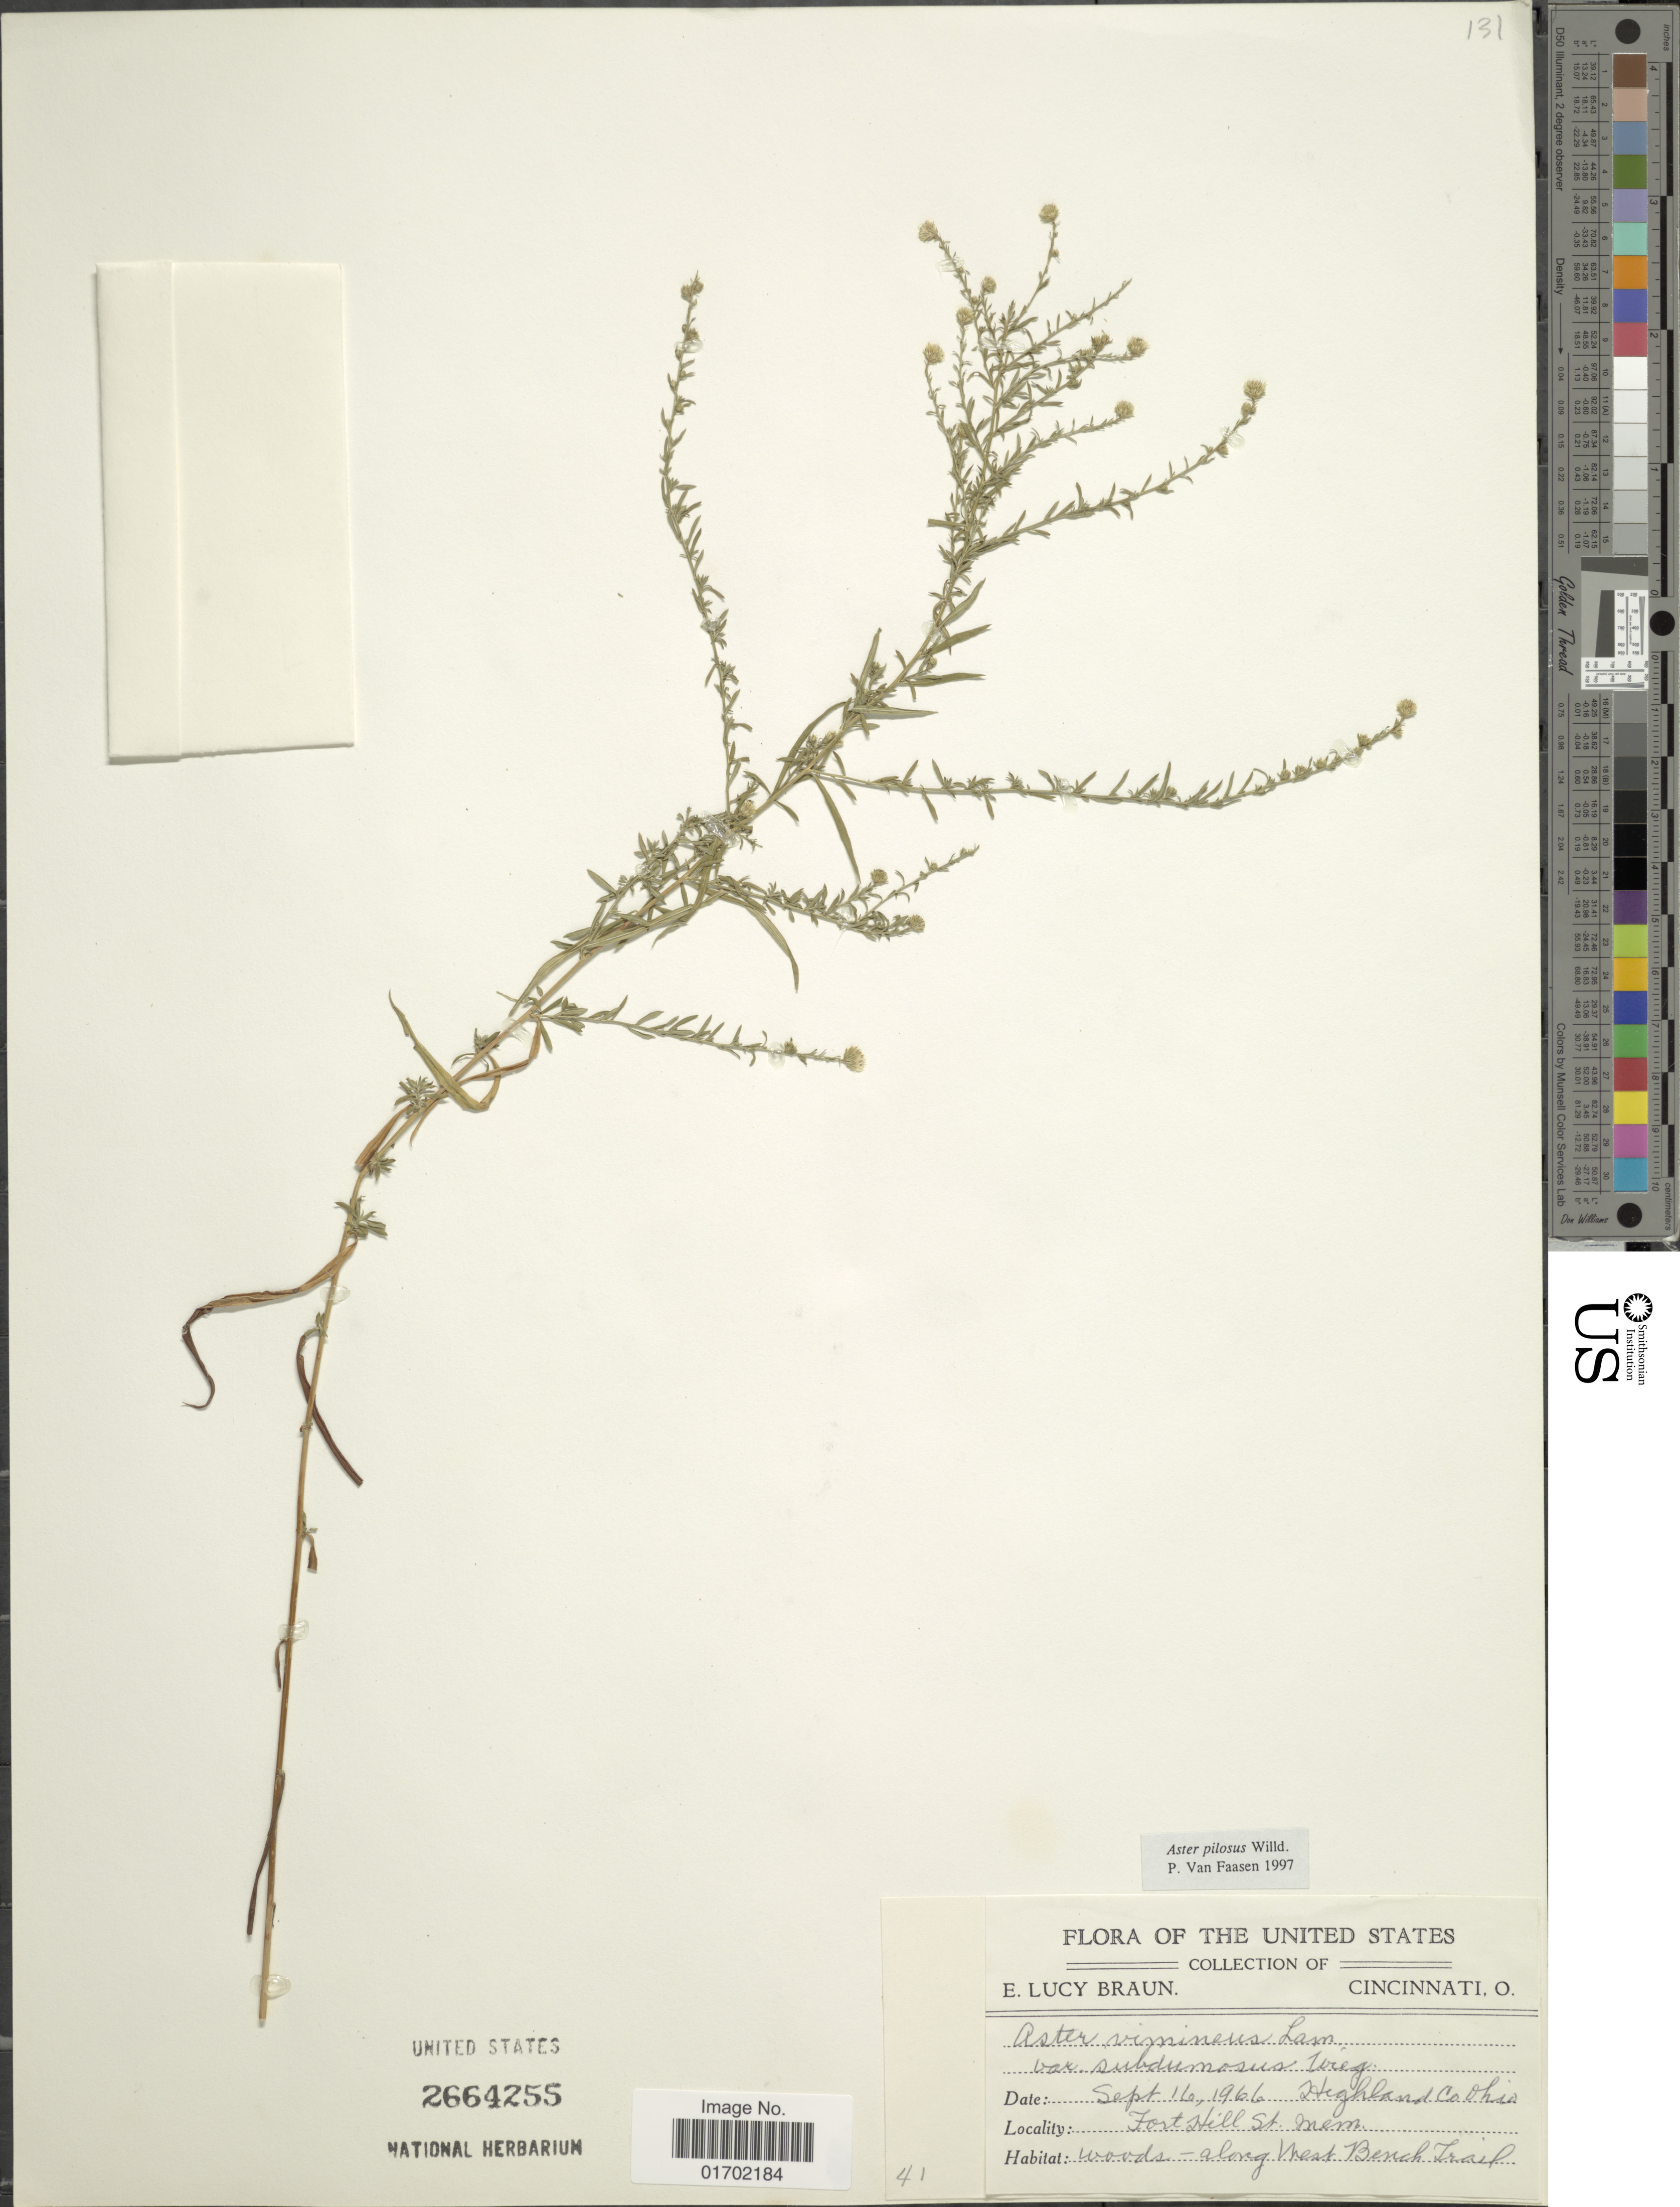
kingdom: Plantae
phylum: Tracheophyta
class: Magnoliopsida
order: Asterales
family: Asteraceae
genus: Symphyotrichum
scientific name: Symphyotrichum pilosum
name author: (Willd.) G.L. Nesom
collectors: E. L. Braun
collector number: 41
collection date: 1966-09-16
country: United States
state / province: Ohio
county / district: Highland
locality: Fort Hill St. Memorial, woods along West Bench Trail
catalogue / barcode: US 2664255